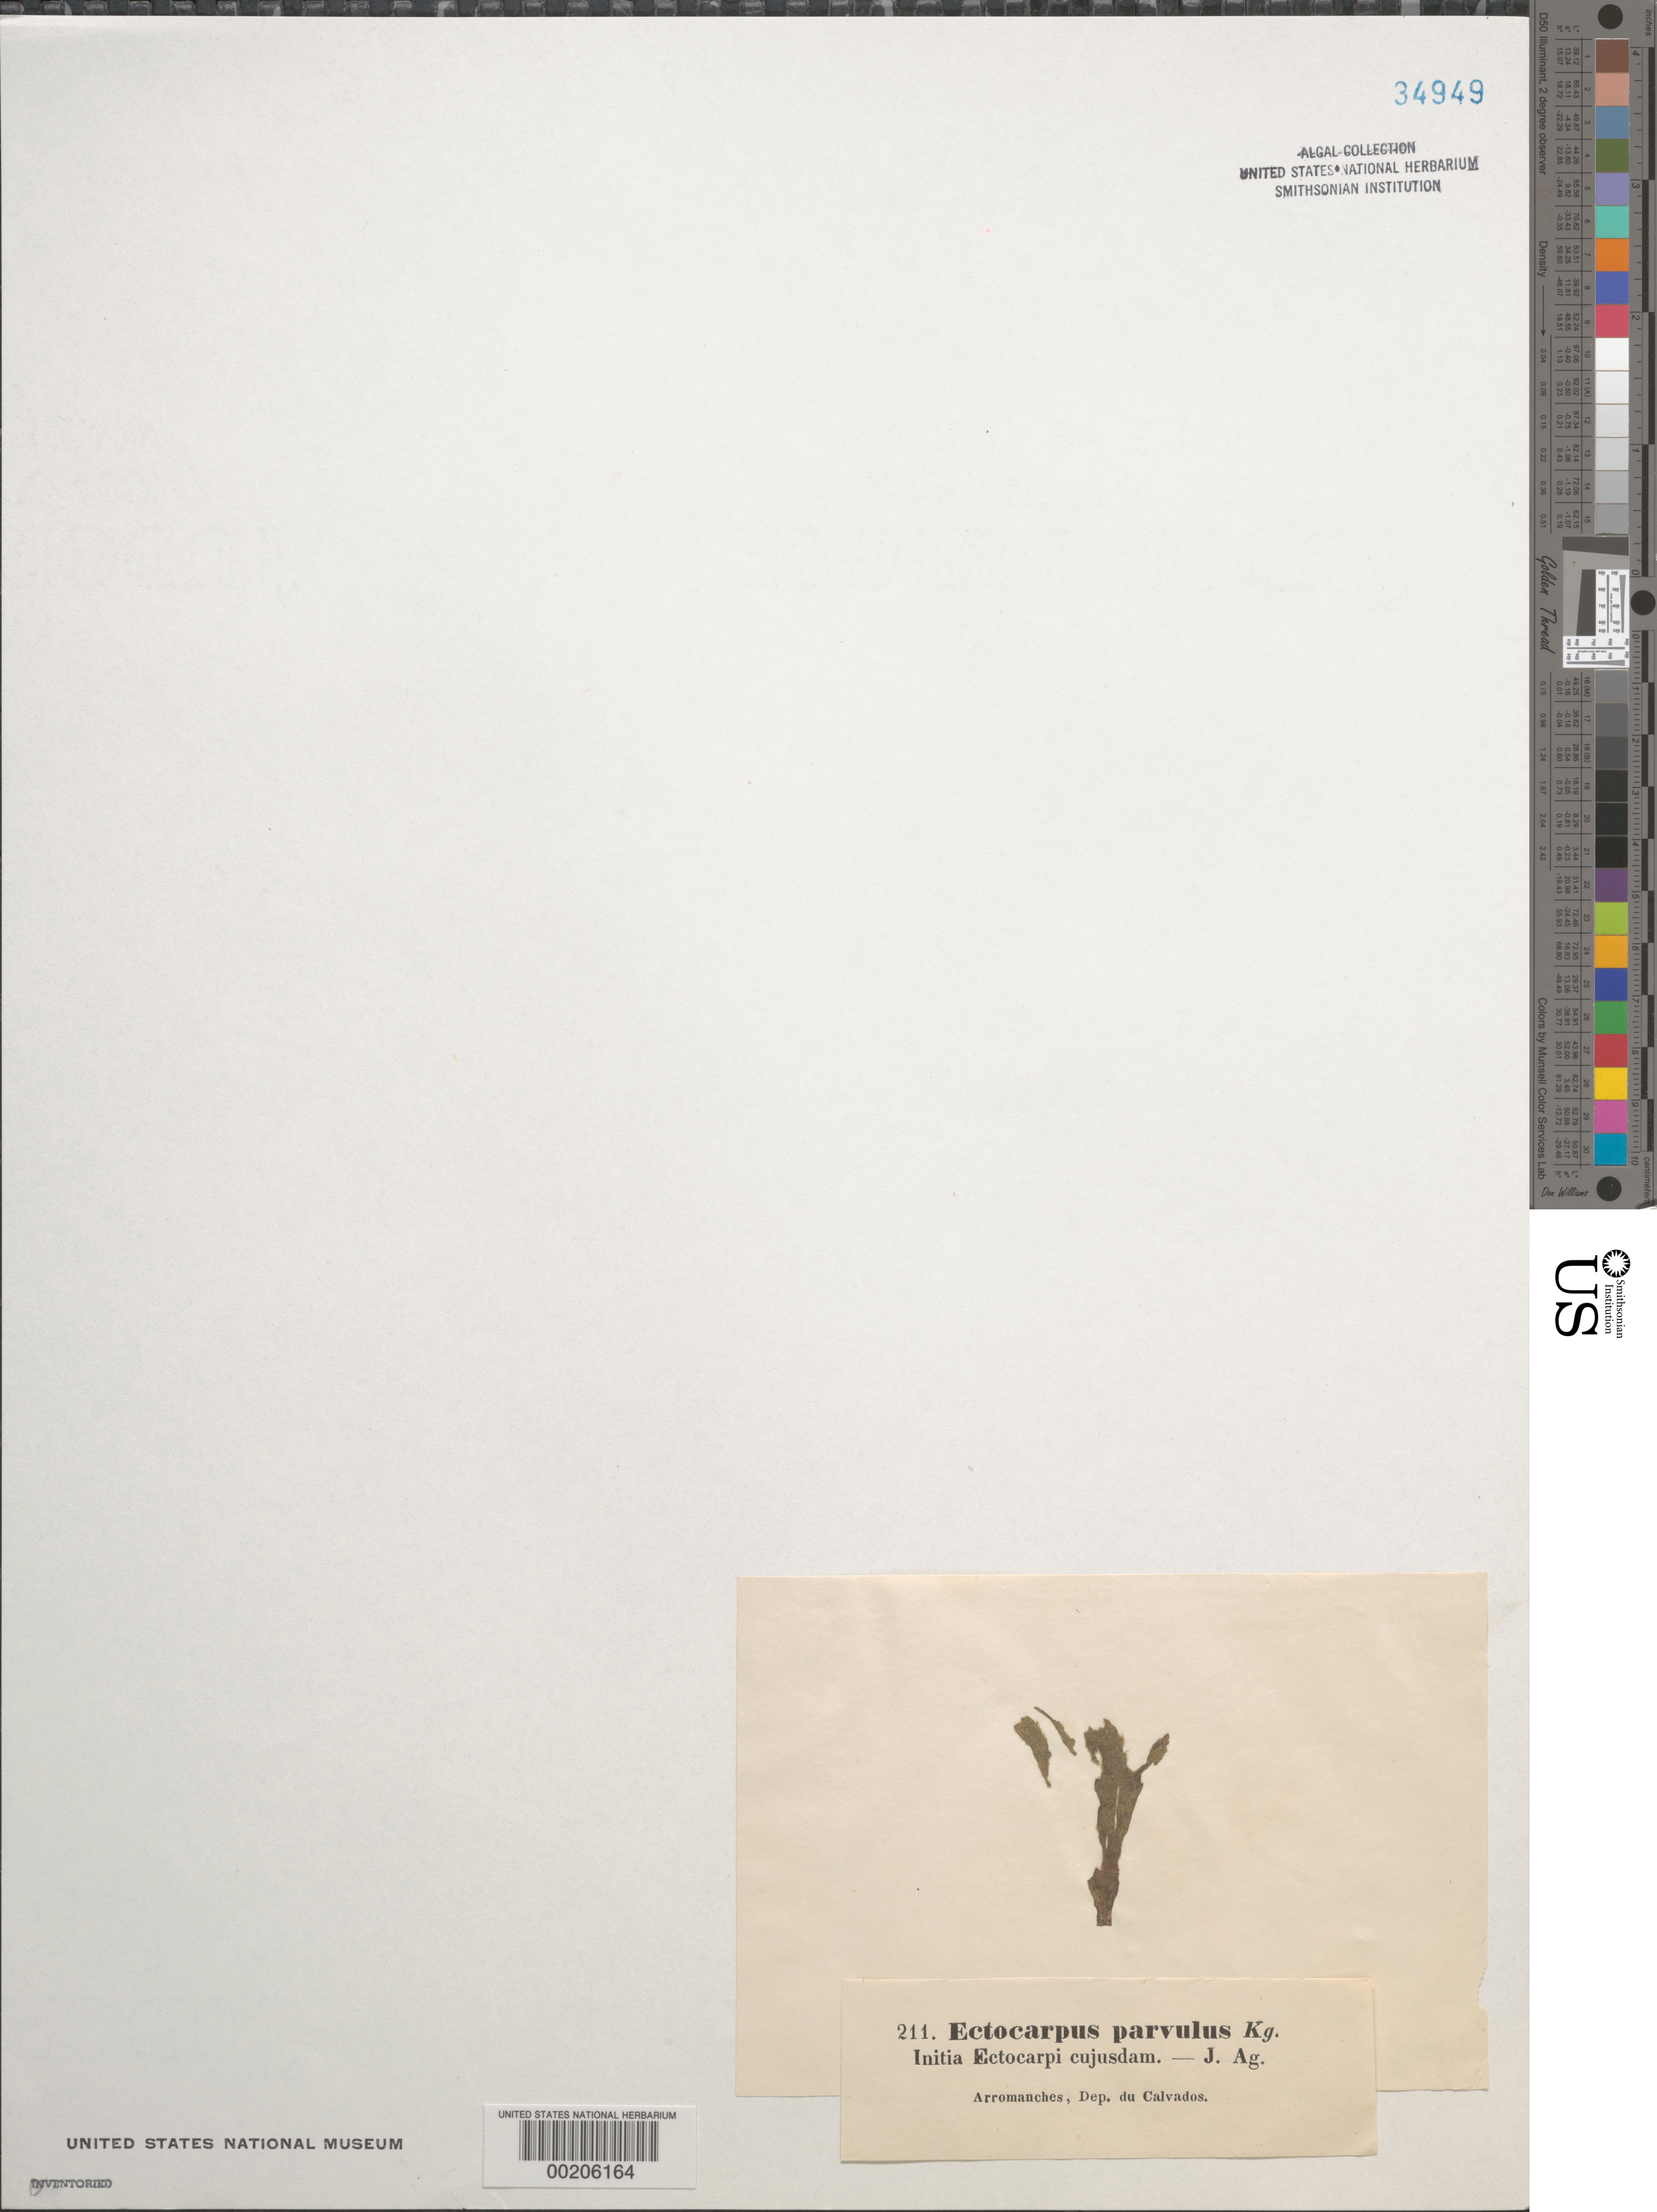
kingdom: Chromista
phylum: Ochrophyta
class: Phaeophyceae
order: Ectocarpales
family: Ectocarpaceae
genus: Ectocarpus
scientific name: Ectocarpus parvulus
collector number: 211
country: France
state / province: Normandie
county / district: Calvados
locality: Arromanches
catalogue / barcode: US 34949